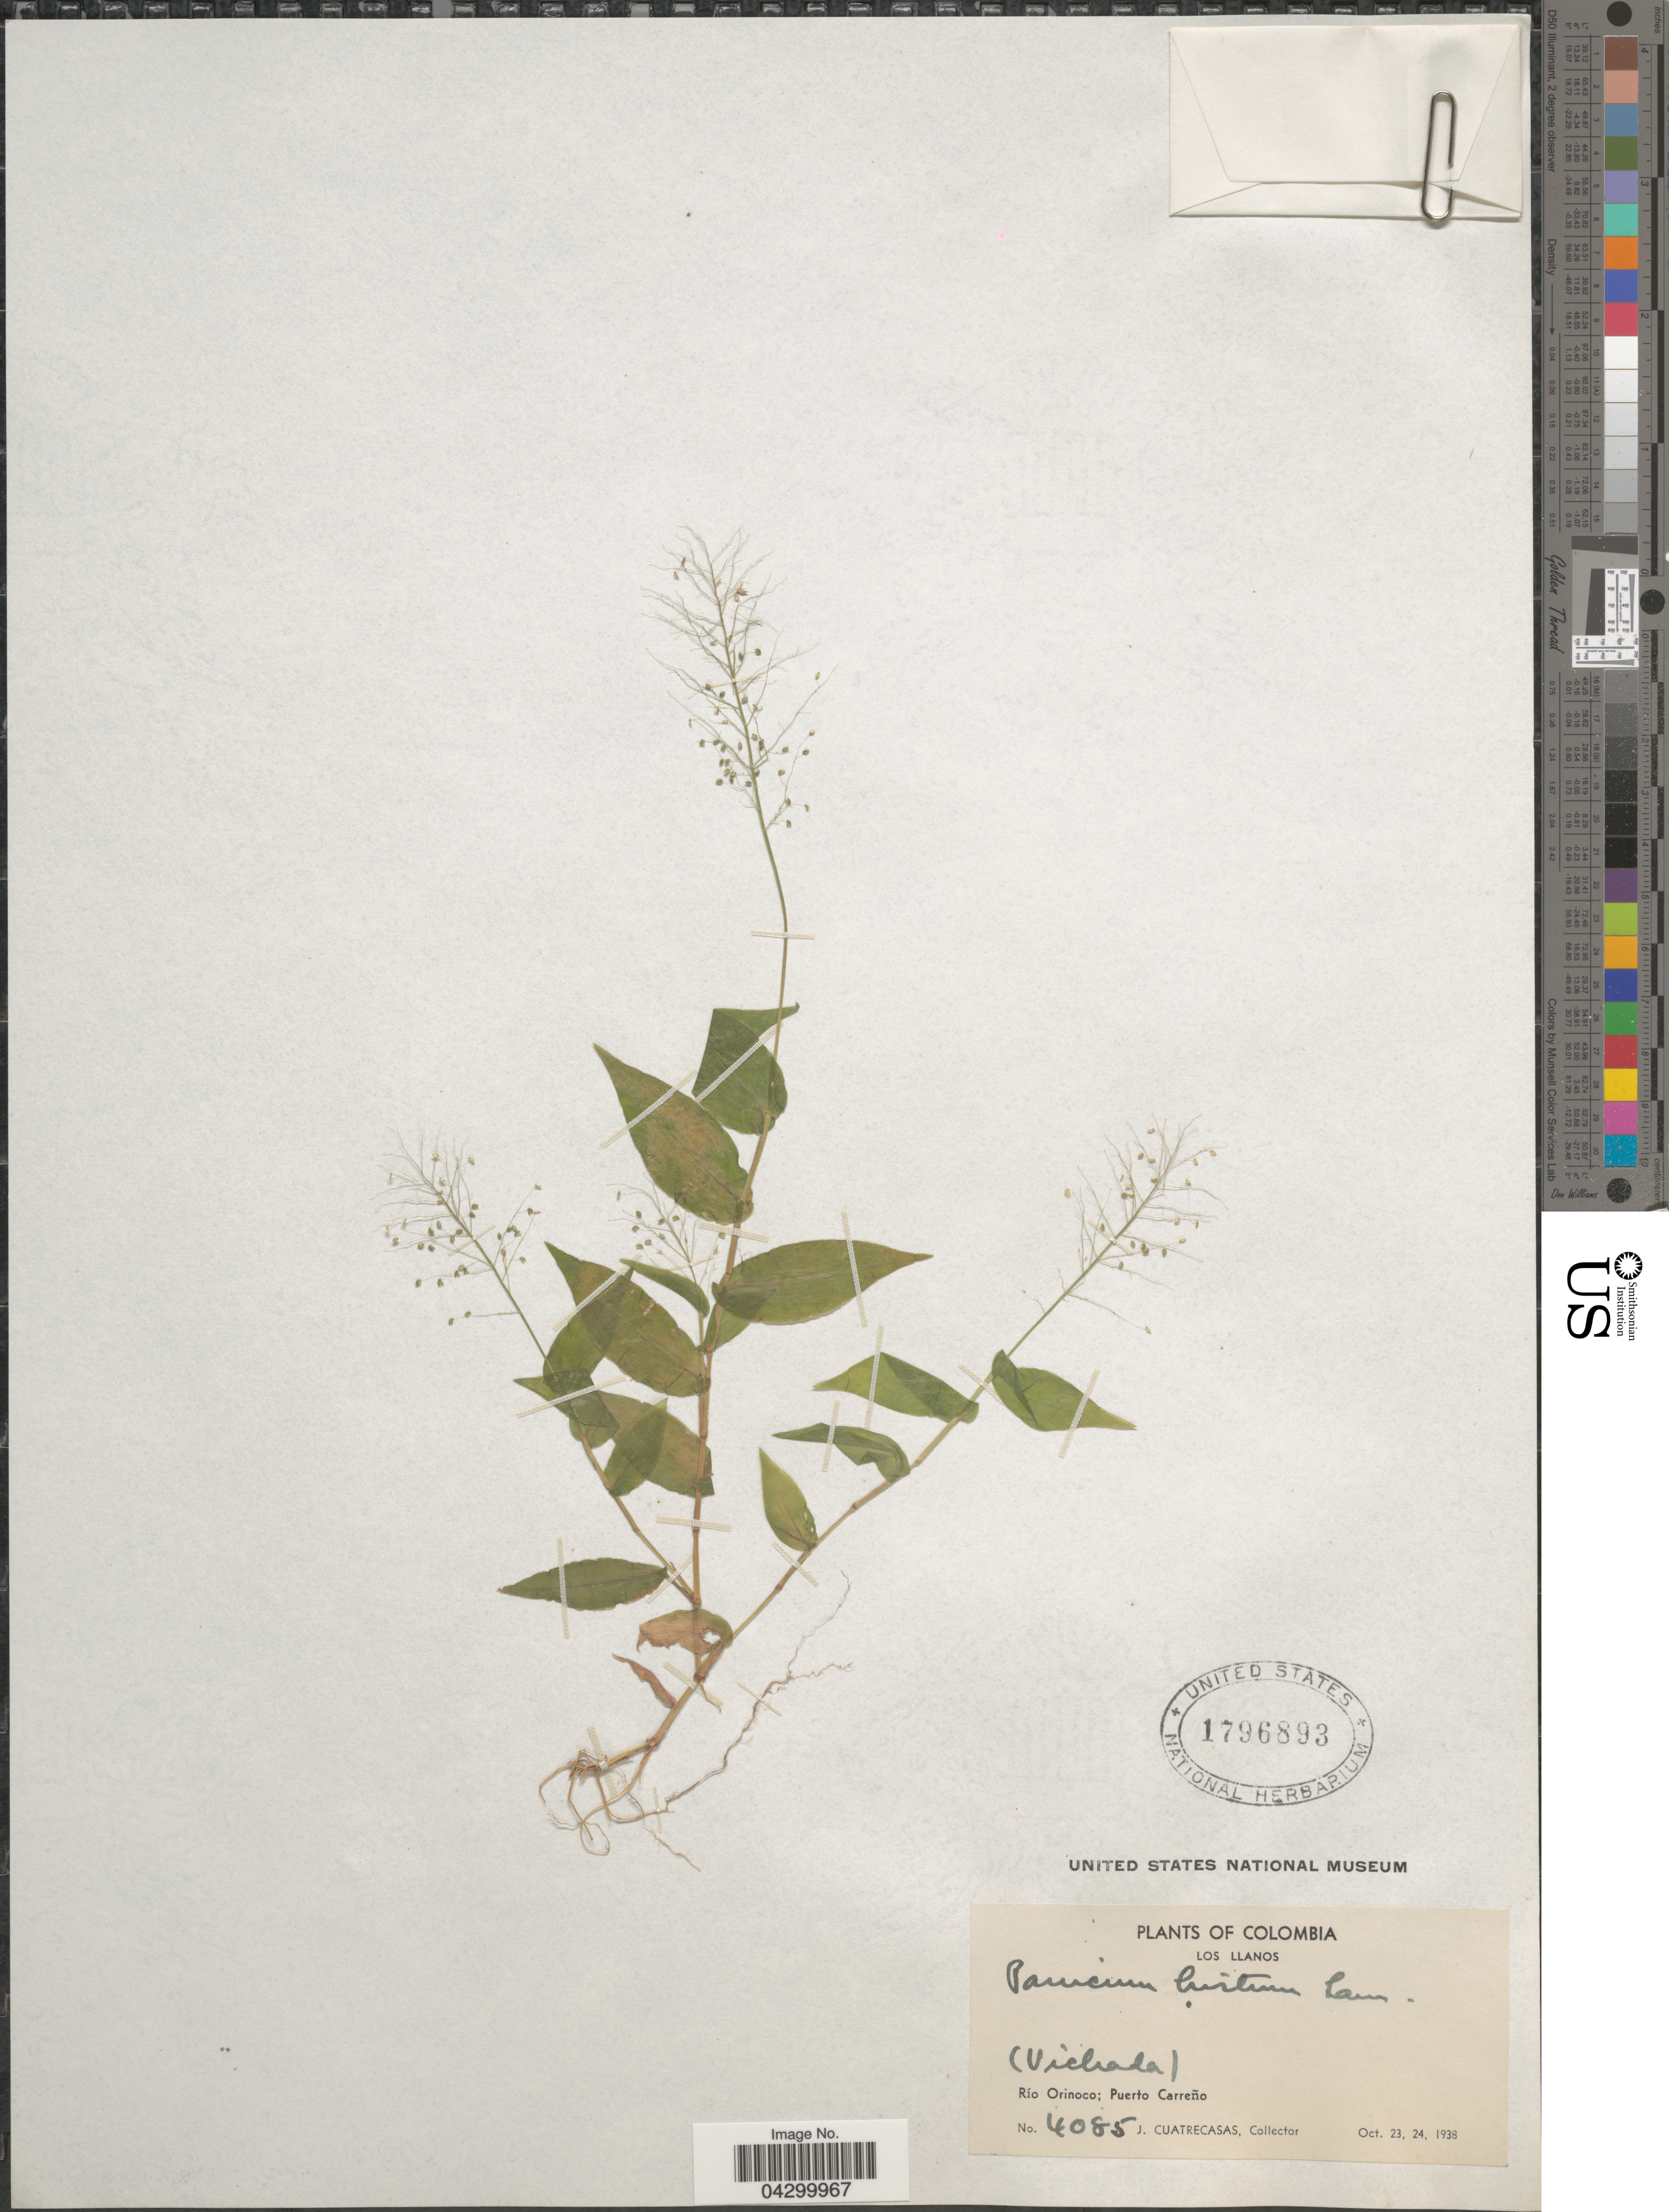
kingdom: Plantae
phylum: Tracheophyta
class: Liliopsida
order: Poales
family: Poaceae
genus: Panicum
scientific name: Panicum hirtum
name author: Lam.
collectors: J. Cuatrecasas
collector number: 4085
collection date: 1938-10-23/1938-10-24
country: Colombia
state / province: Vichada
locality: Los Llanos. (Vichada). Río Orinoco; Puerto Carreño.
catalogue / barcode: US 1796893